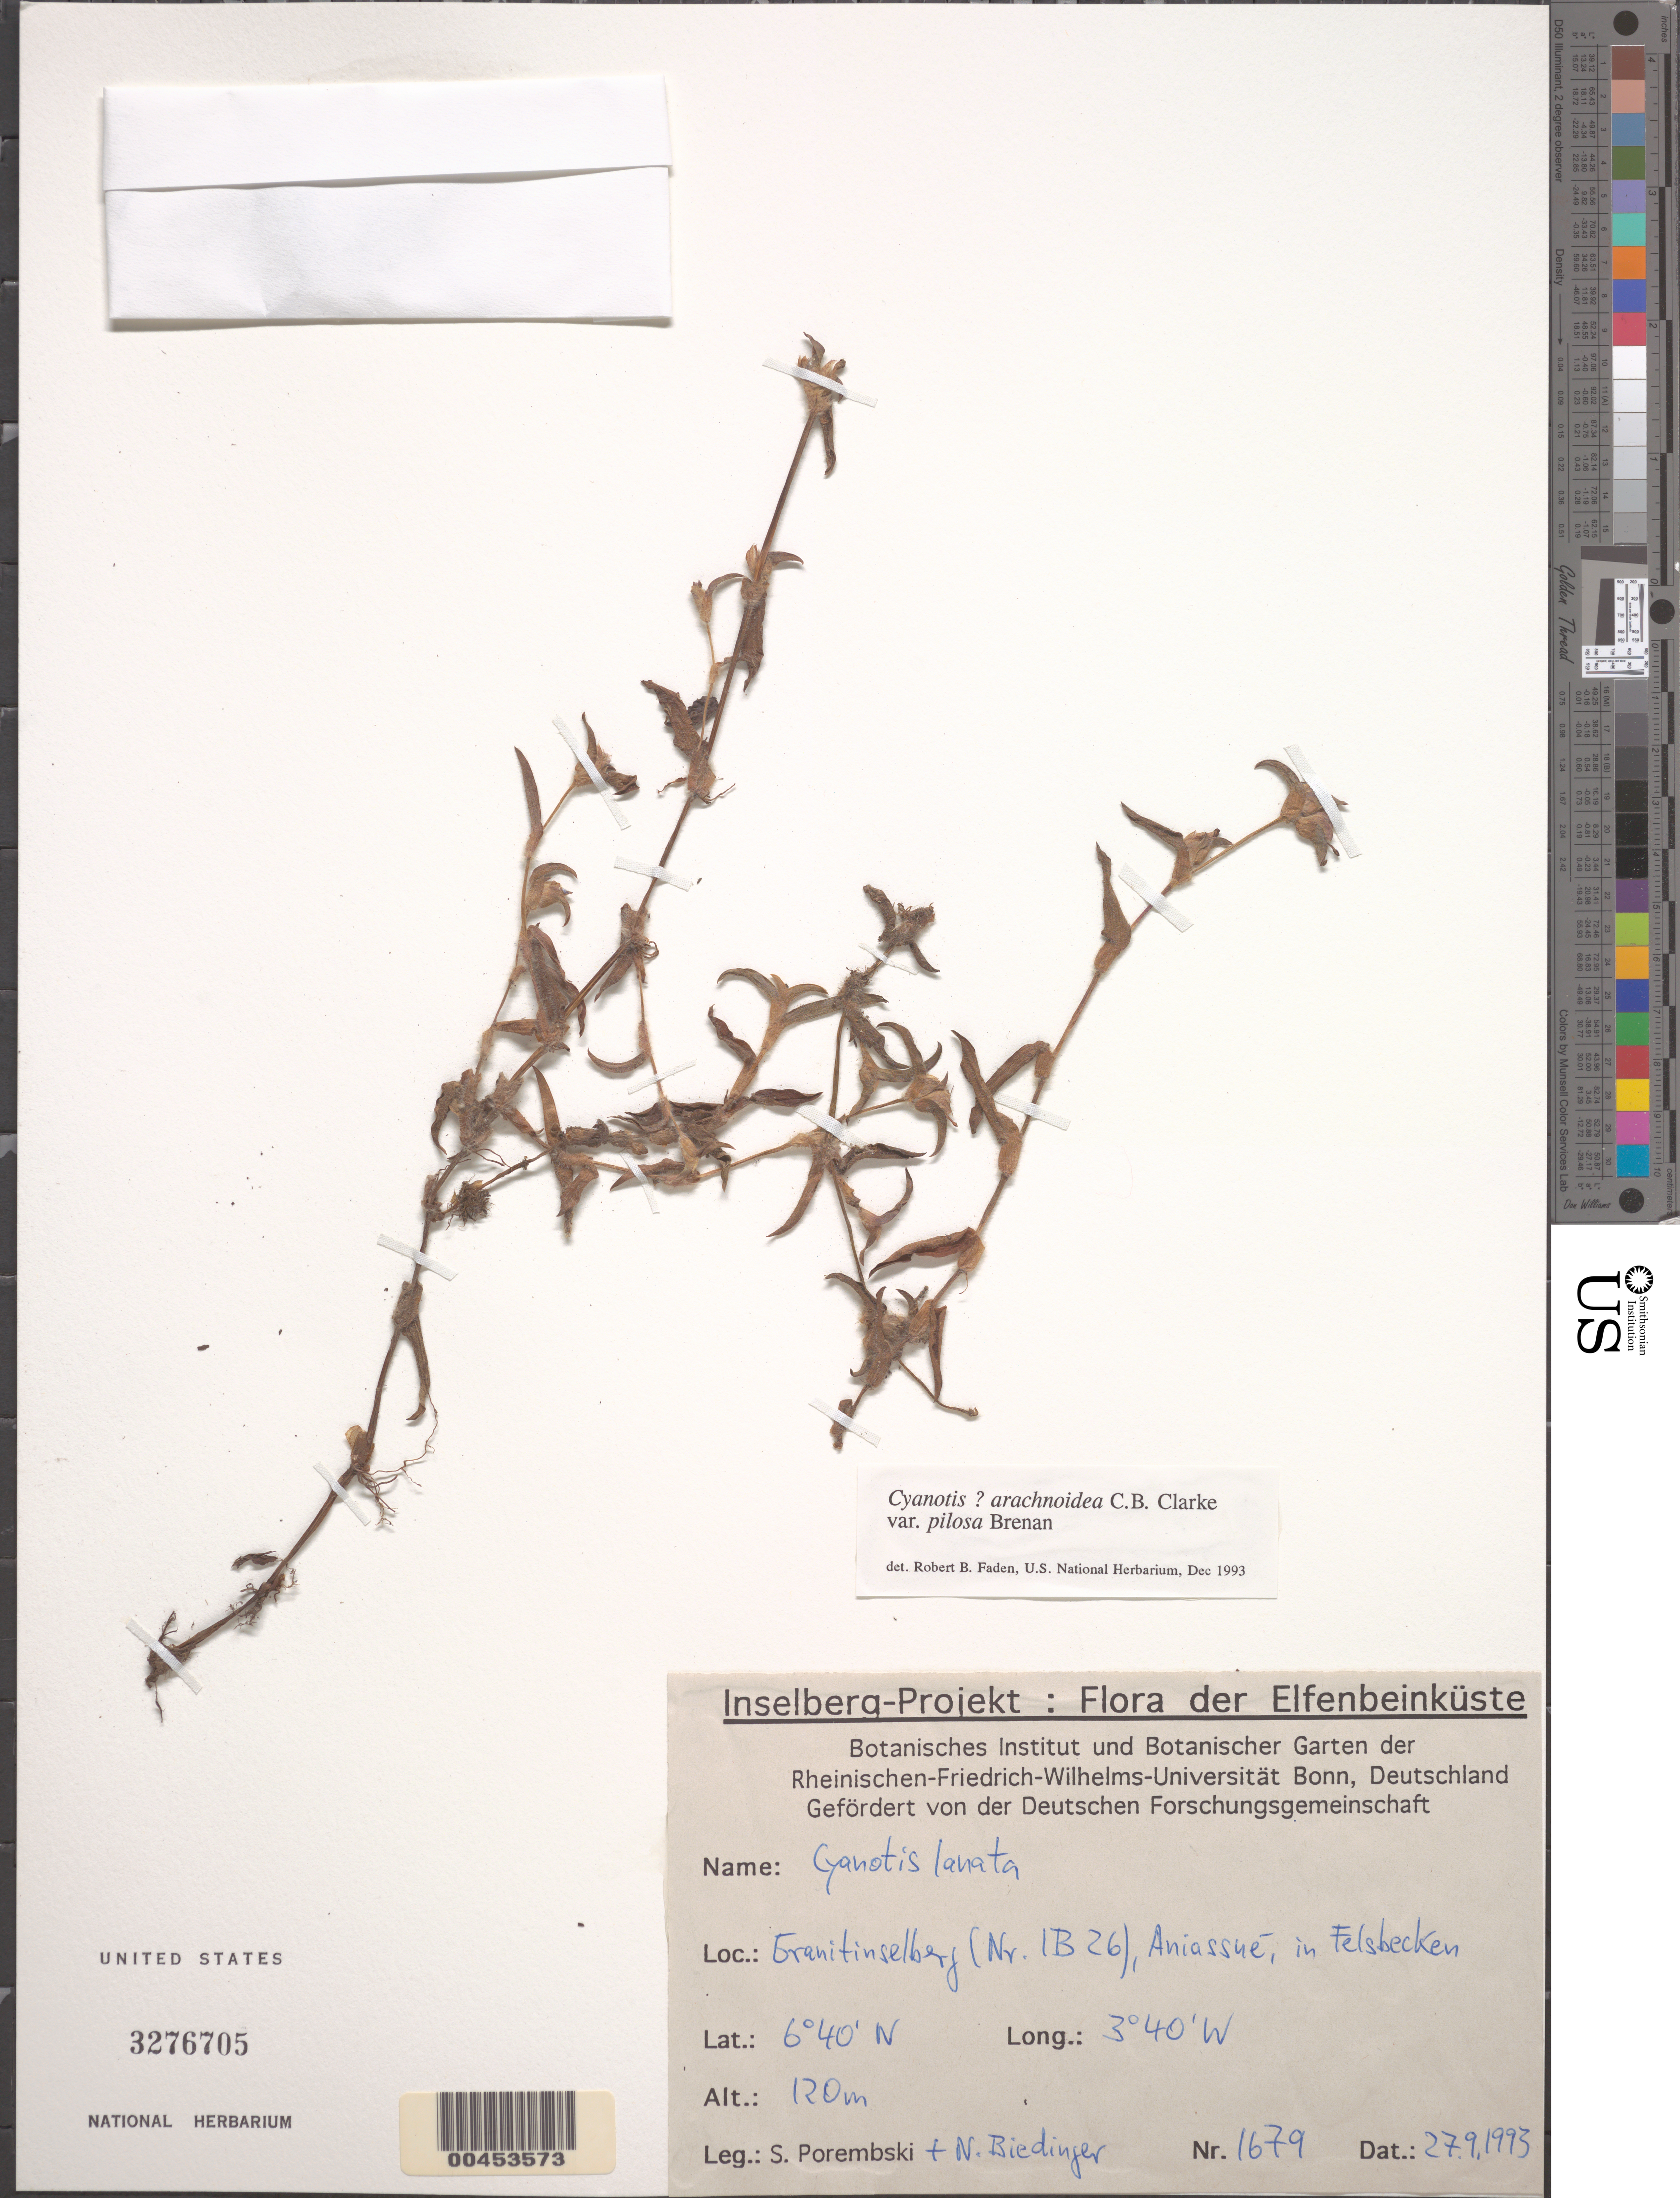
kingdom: Plantae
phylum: Tracheophyta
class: Liliopsida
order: Commelinales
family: Commelinaceae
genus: Cyanotis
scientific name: Cyanotis arachnoidea var. obtusa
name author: Trimen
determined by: Faden, Robert B., (US), Smithsonian Institution - National Museum of Natural History (UNITED STATES)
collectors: S. Porembski & N. Biedinger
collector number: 1679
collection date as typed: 27 Sep 1993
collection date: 1993-09-27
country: Ivory Coast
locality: (nr. 1b26), Aniakue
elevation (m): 210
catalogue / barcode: US 3276705